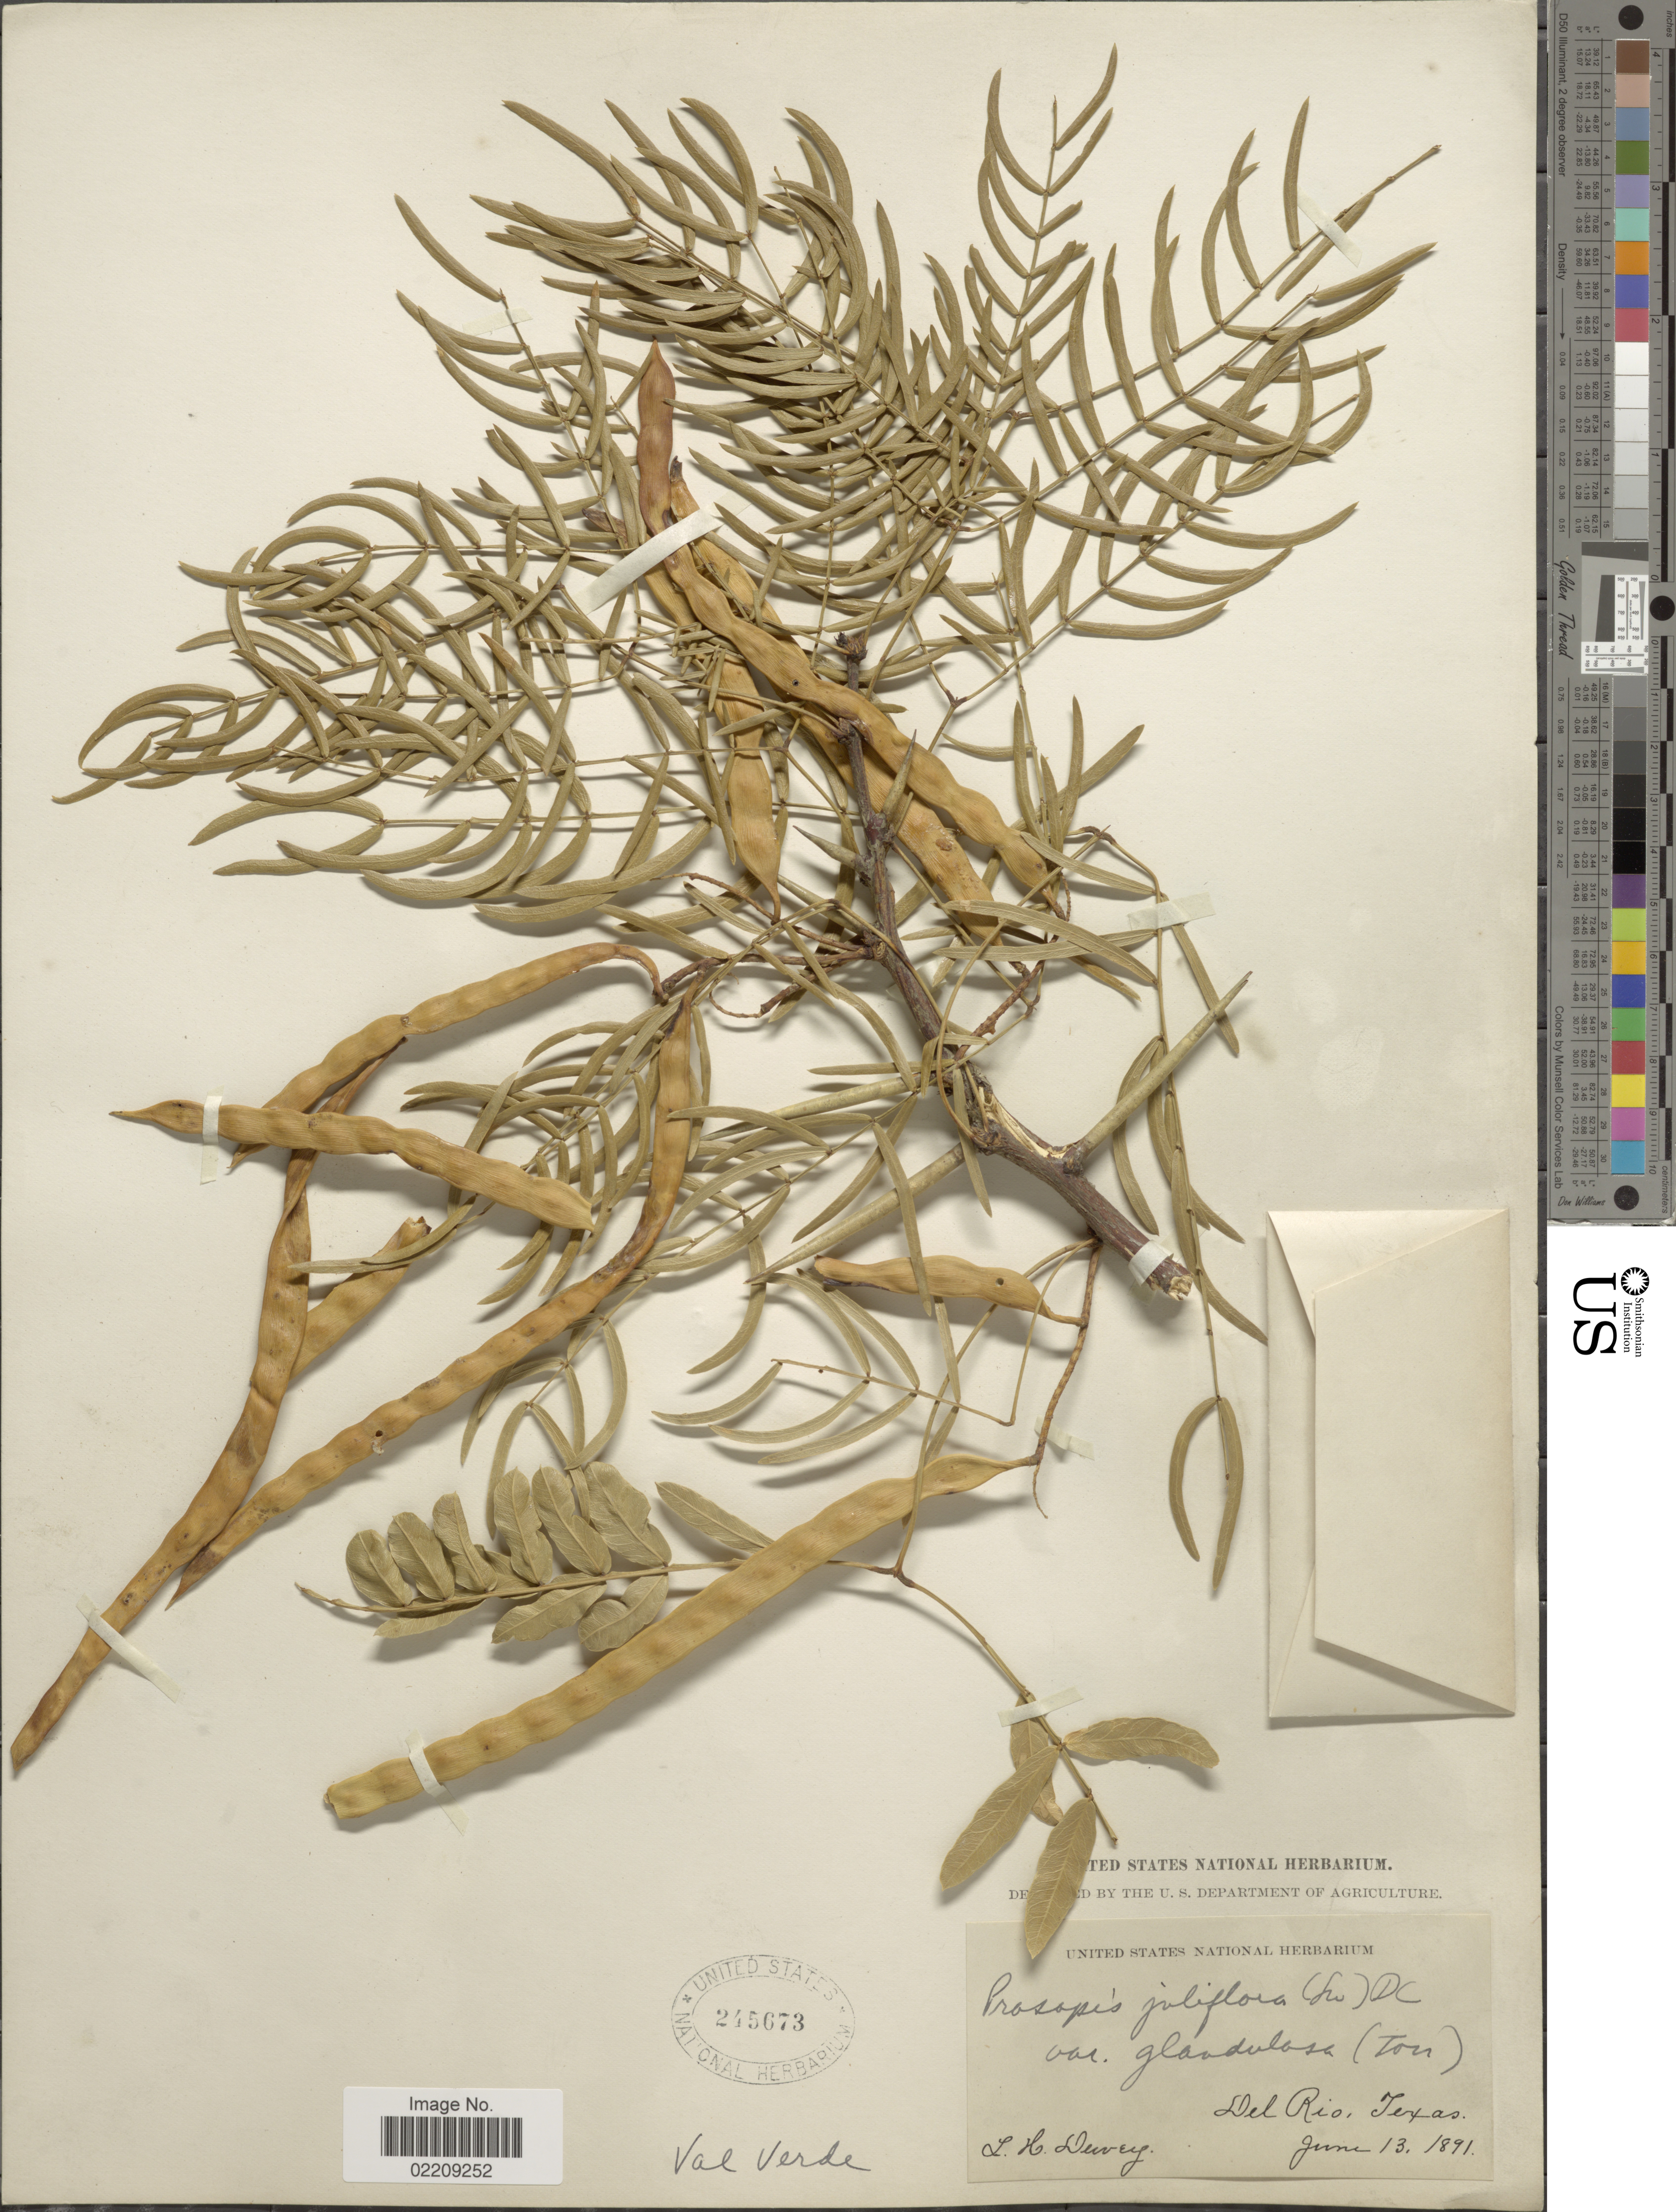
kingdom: Plantae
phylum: Tracheophyta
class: Magnoliopsida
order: Fabales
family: Fabaceae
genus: Neltuma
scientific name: Neltuma glandulosa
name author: (Torr.) Britton & Rose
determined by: Strong, Mark T., (BOT), Smithsonian Institution - National Museum of Natural History (UNITED STATES)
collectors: L. H. Dewey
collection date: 1891-06-13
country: United States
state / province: Texas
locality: Del Rio, Val Verde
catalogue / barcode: US 245673